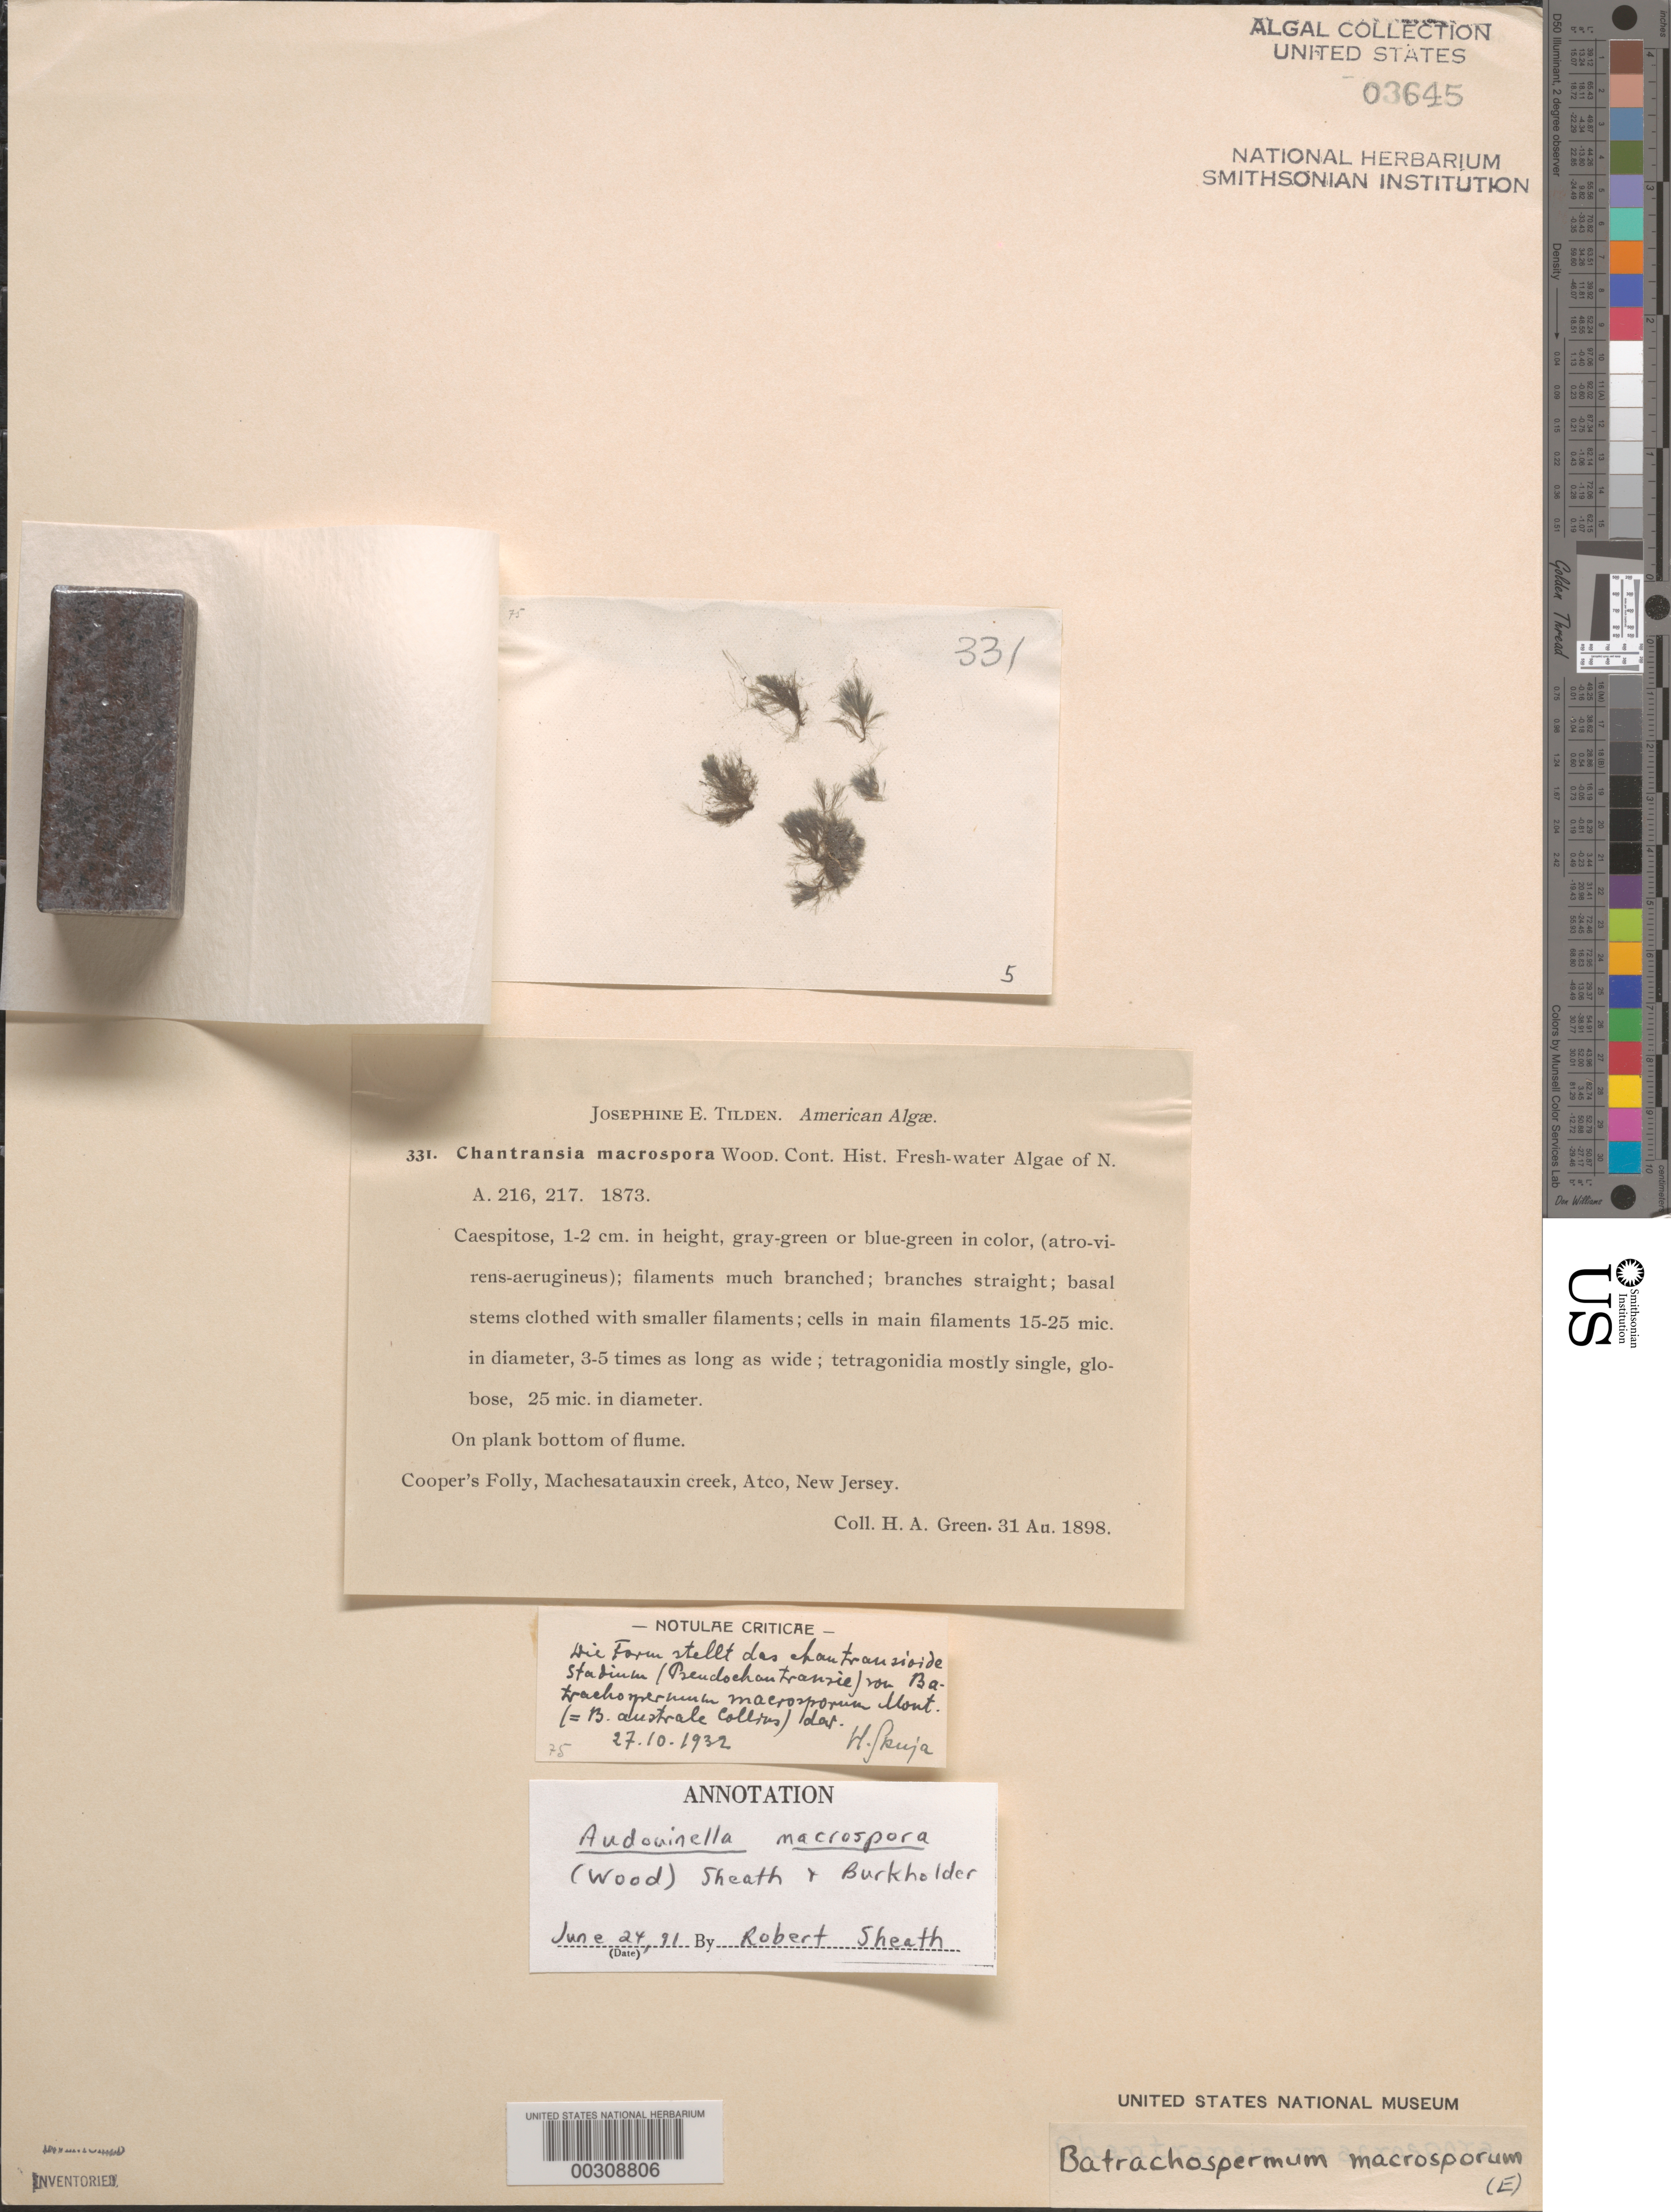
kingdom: Plantae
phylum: Rhodophyta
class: Florideophyceae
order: Batrachospermales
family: Batrachospermaceae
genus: Batrachospermum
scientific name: Batrachospermum macrosporum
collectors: H. Green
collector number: JET 331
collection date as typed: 31 Aug 1898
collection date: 1898-08-31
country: United States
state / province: New Jersey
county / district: Camden County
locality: Cooper's Folly, Machesatauxin Creek, Atco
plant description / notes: Tilden, American Algae, as Chantransia macrospora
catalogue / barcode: US 3645